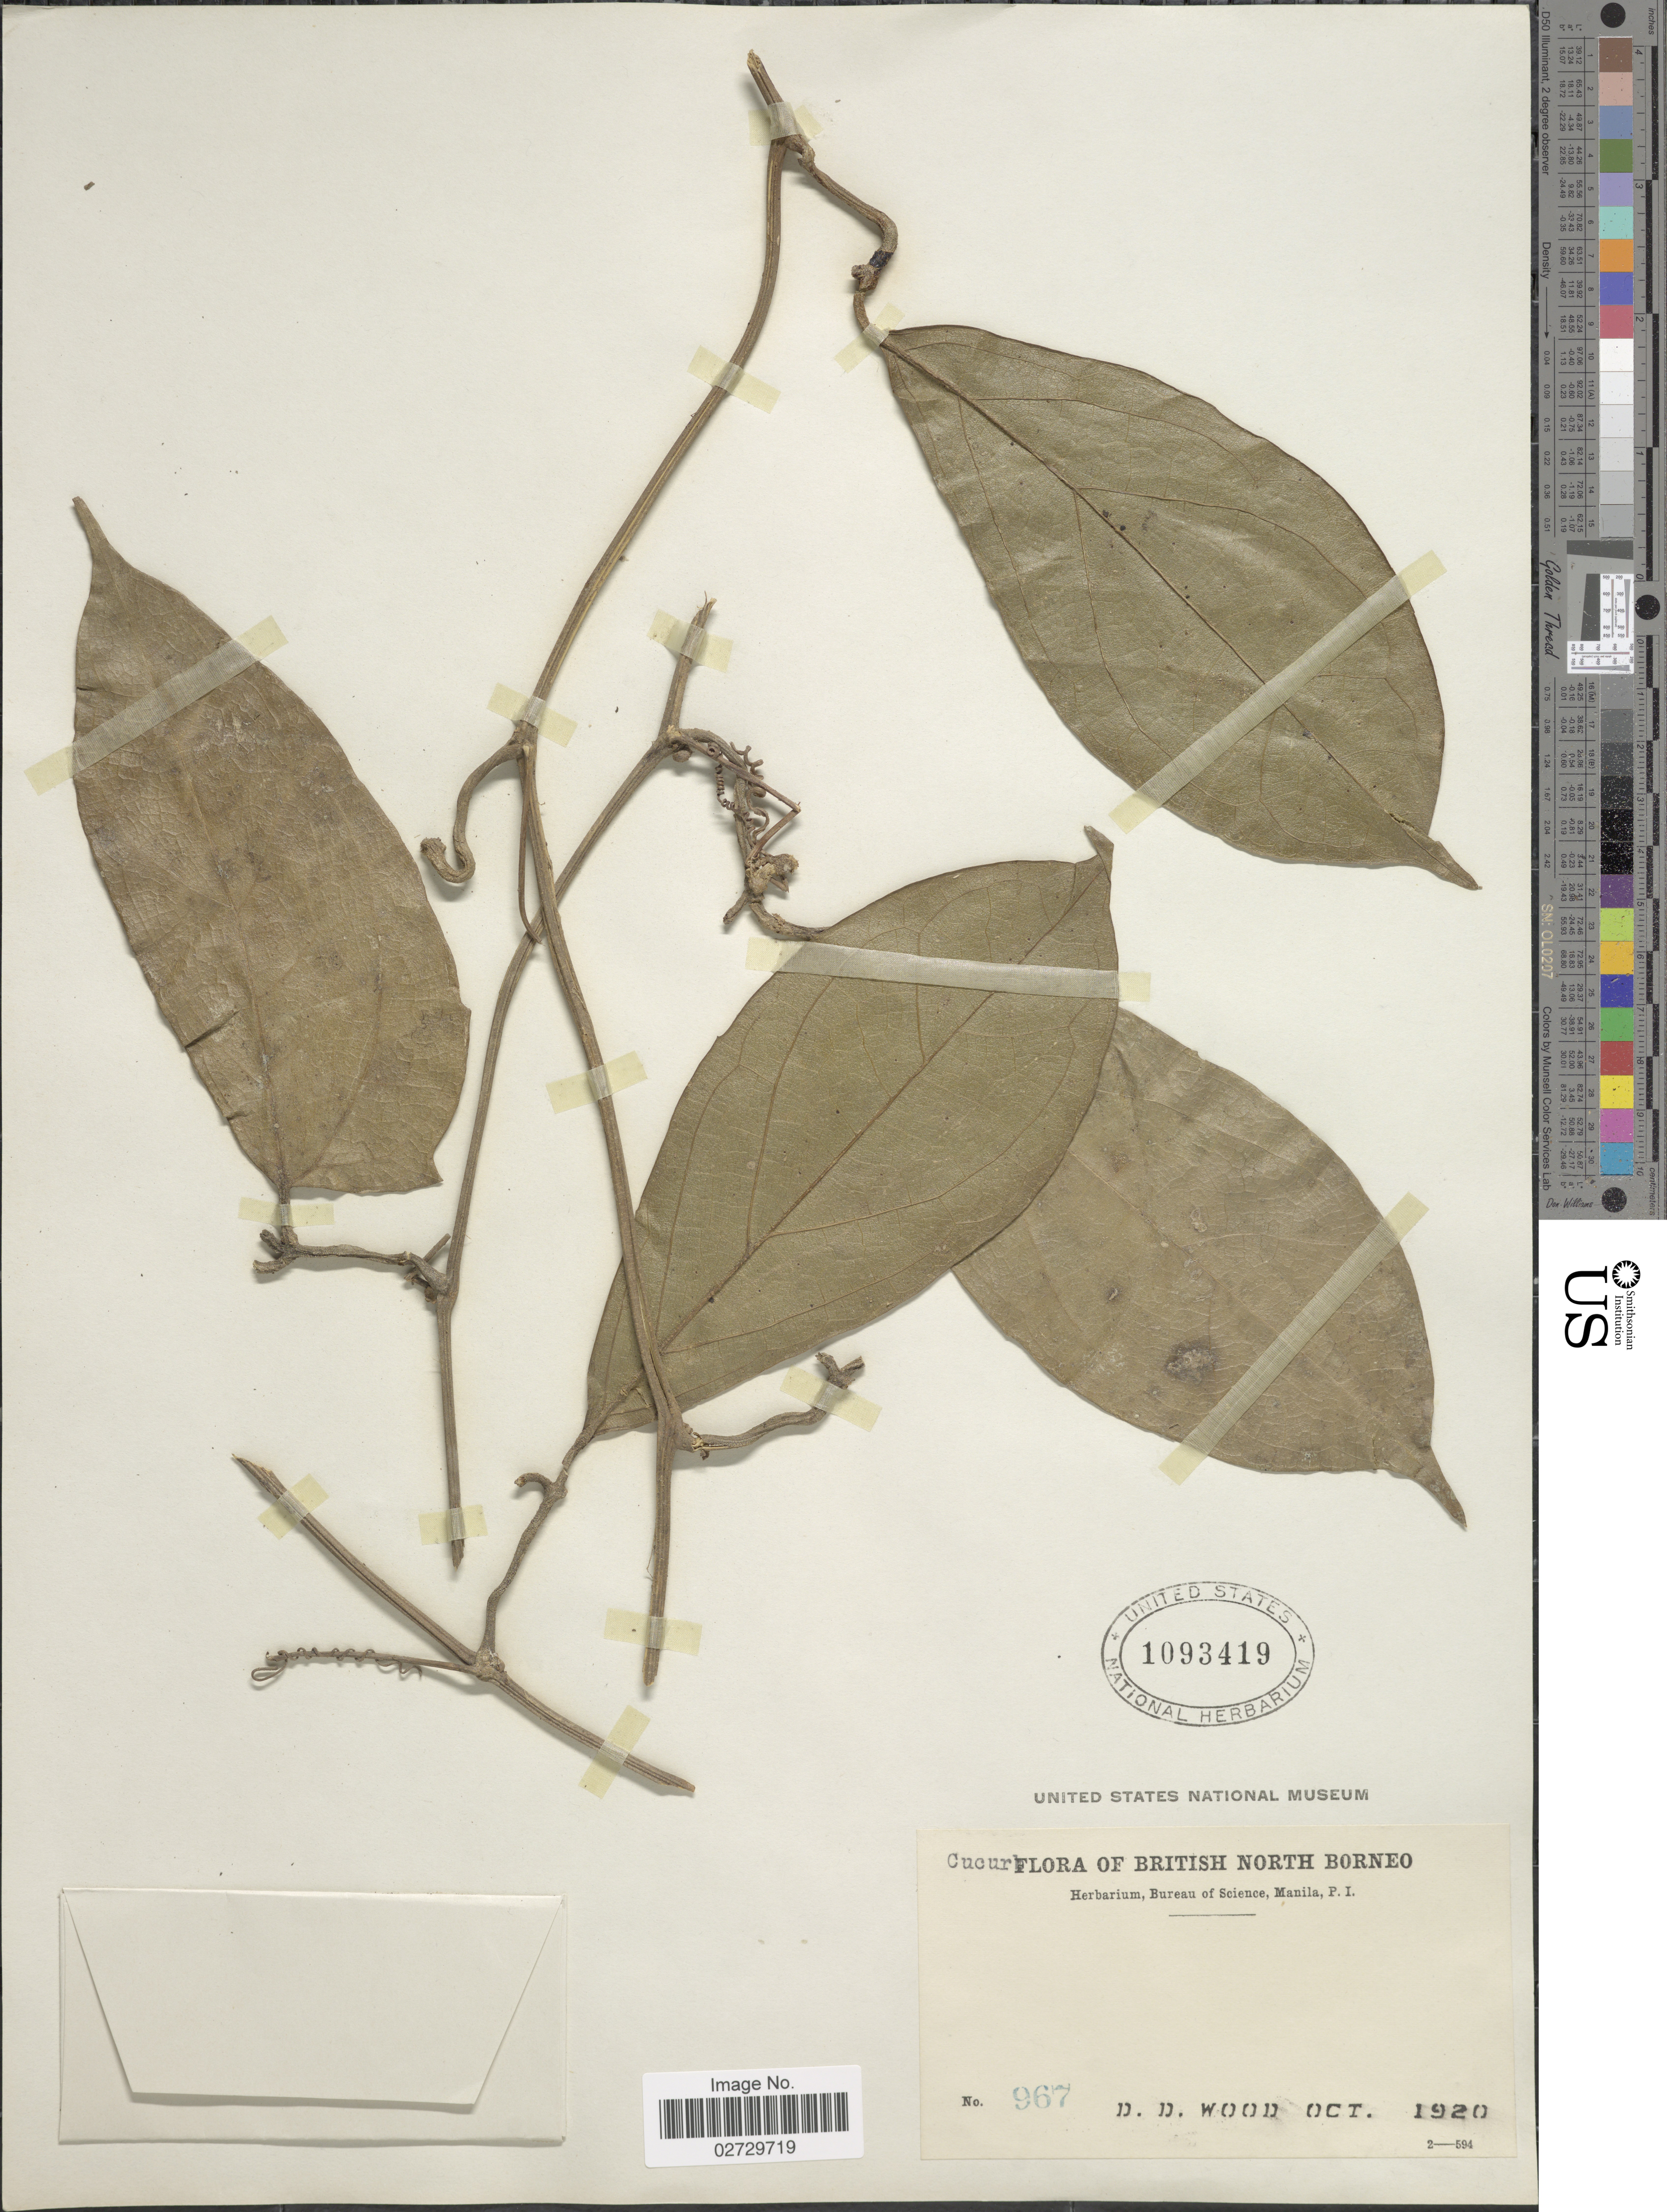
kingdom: Plantae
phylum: Tracheophyta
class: Magnoliopsida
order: Cucurbitales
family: Cucurbitaceae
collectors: D. Wood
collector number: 967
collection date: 1920-10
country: Malaysia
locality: British North Borneo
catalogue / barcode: US 1093419